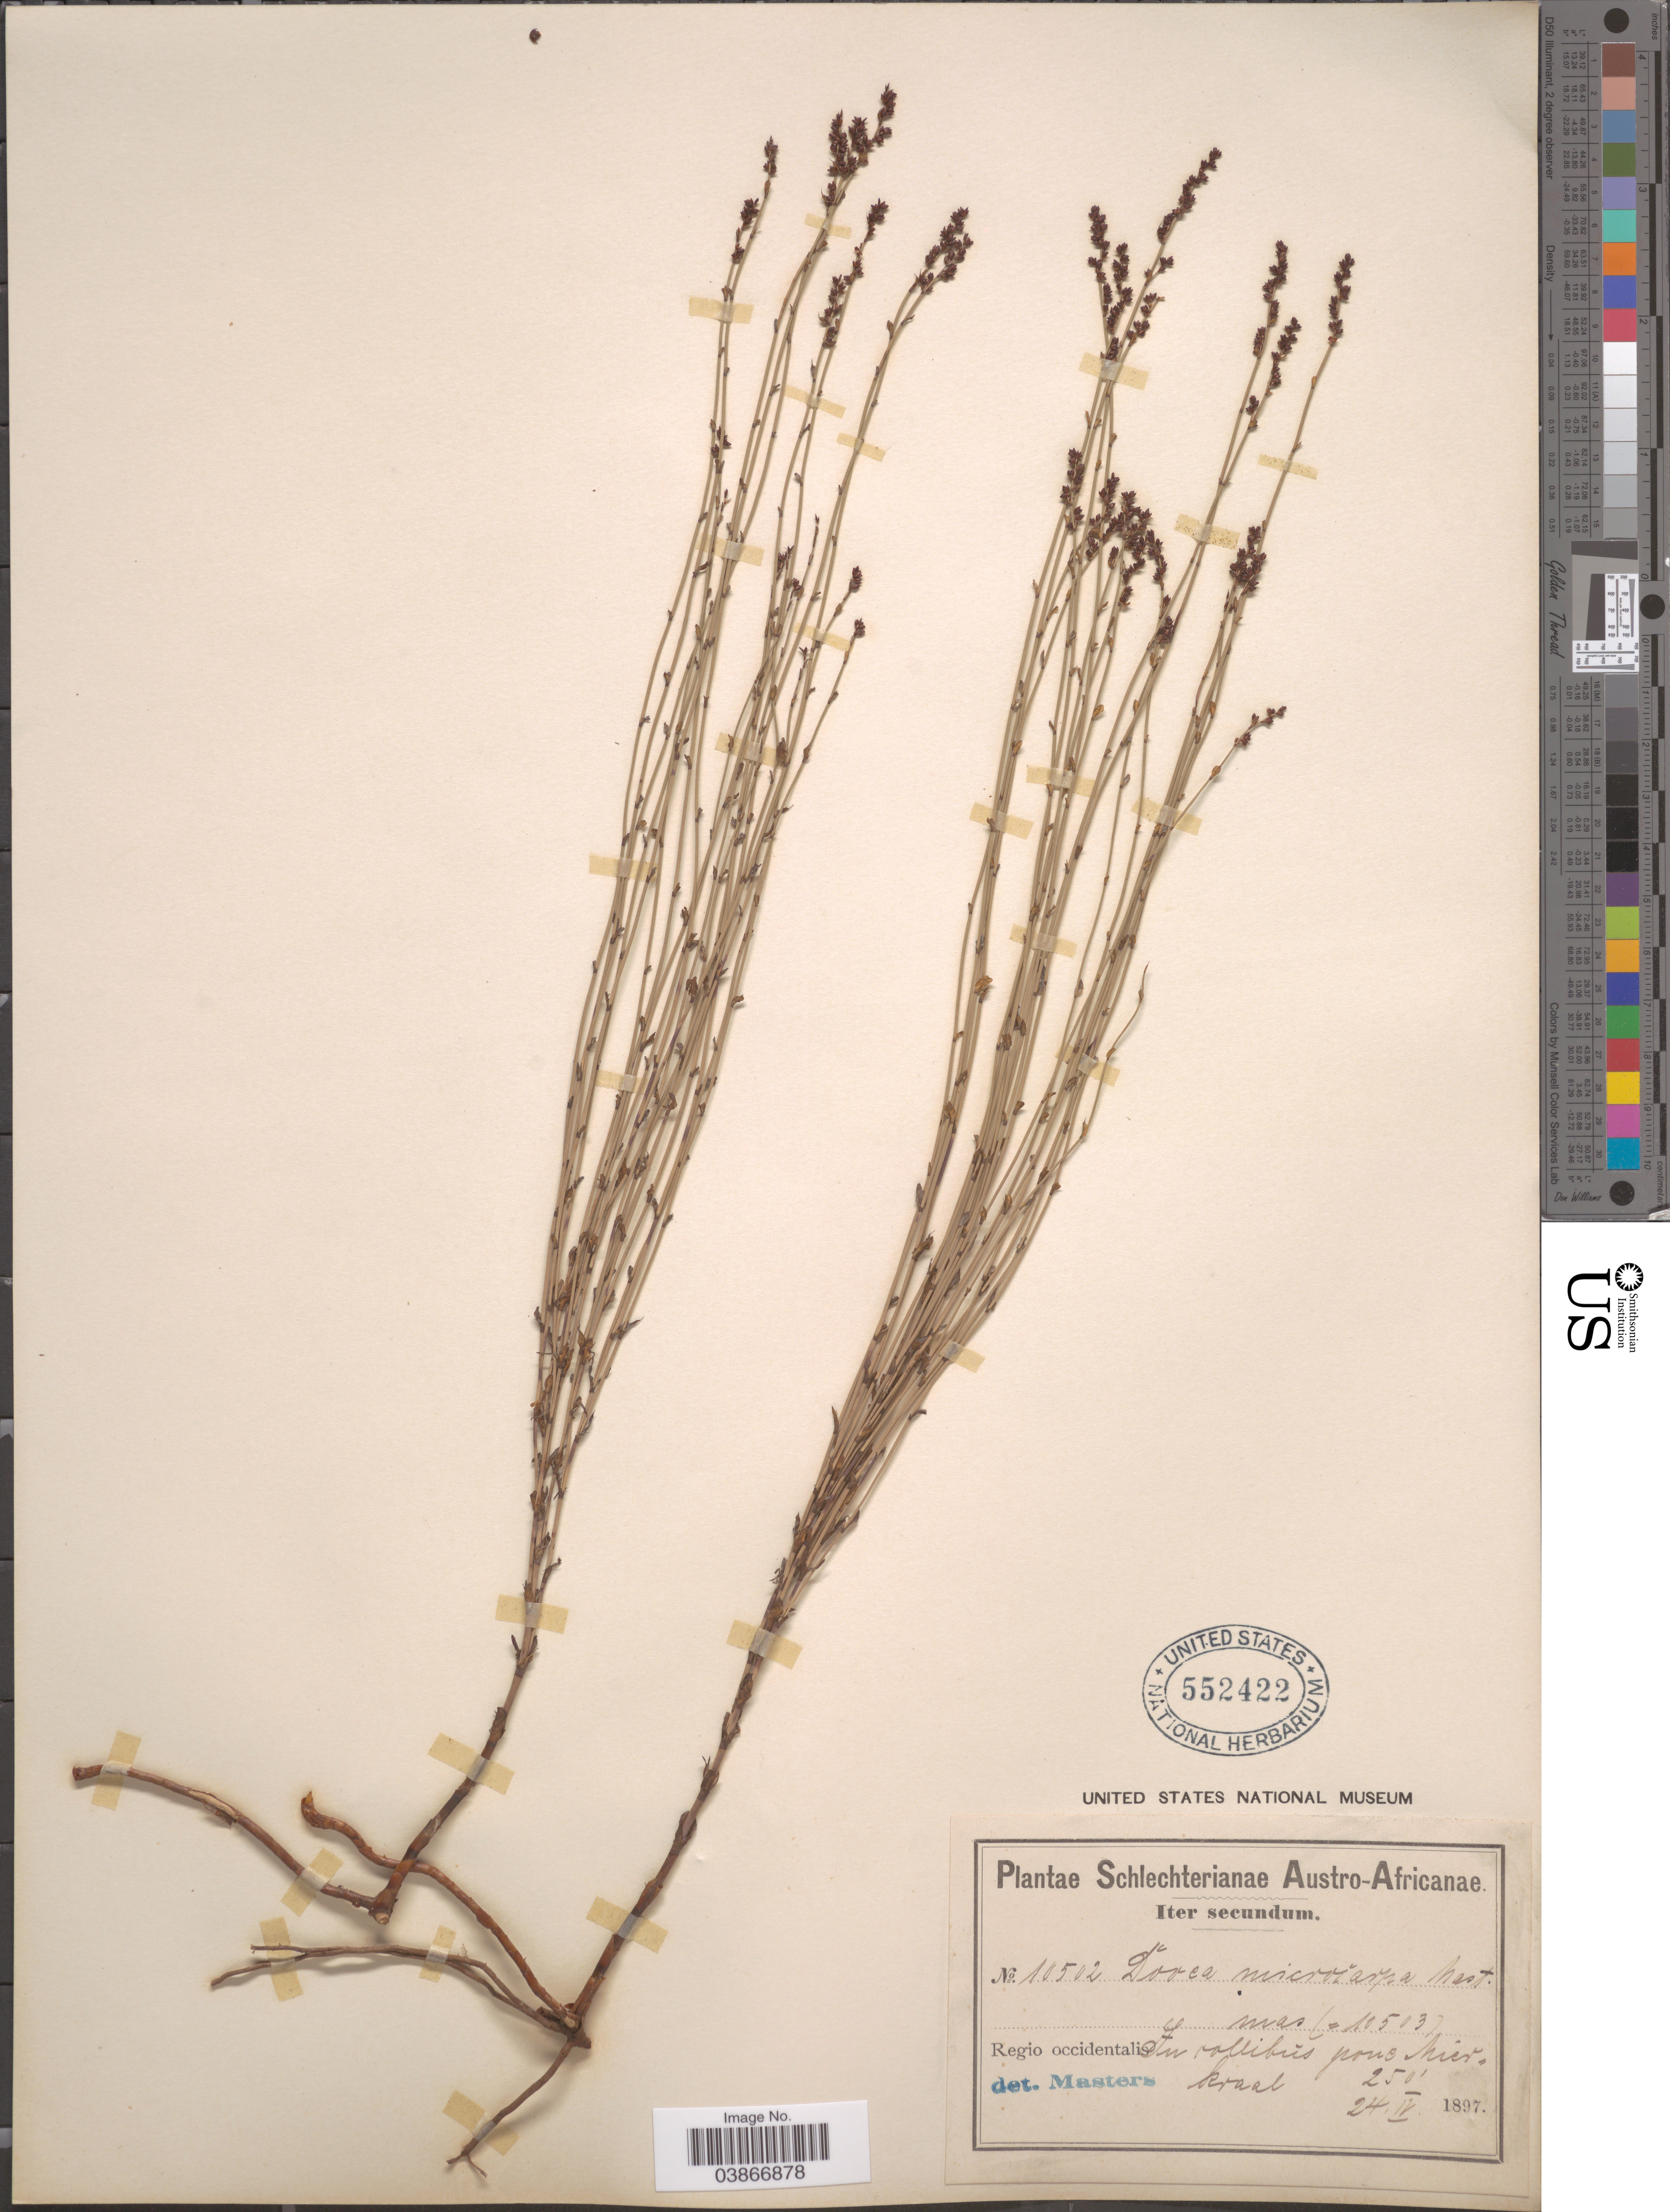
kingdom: Plantae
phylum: Tracheophyta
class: Liliopsida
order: Poales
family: Restionaceae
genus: Elegia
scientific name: Elegia microcarpa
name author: (Kunth) Moline & H.P. Linder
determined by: Strong, Mark T., (BOT), Smithsonian Institution - National Museum of Natural History (UNITED STATES)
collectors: Schlechter, --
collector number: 10502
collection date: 1897-04-24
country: South Africa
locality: Austro-Africanae. Regio occidentalis. In collibûs pone Mierkraal.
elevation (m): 76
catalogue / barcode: US 552422